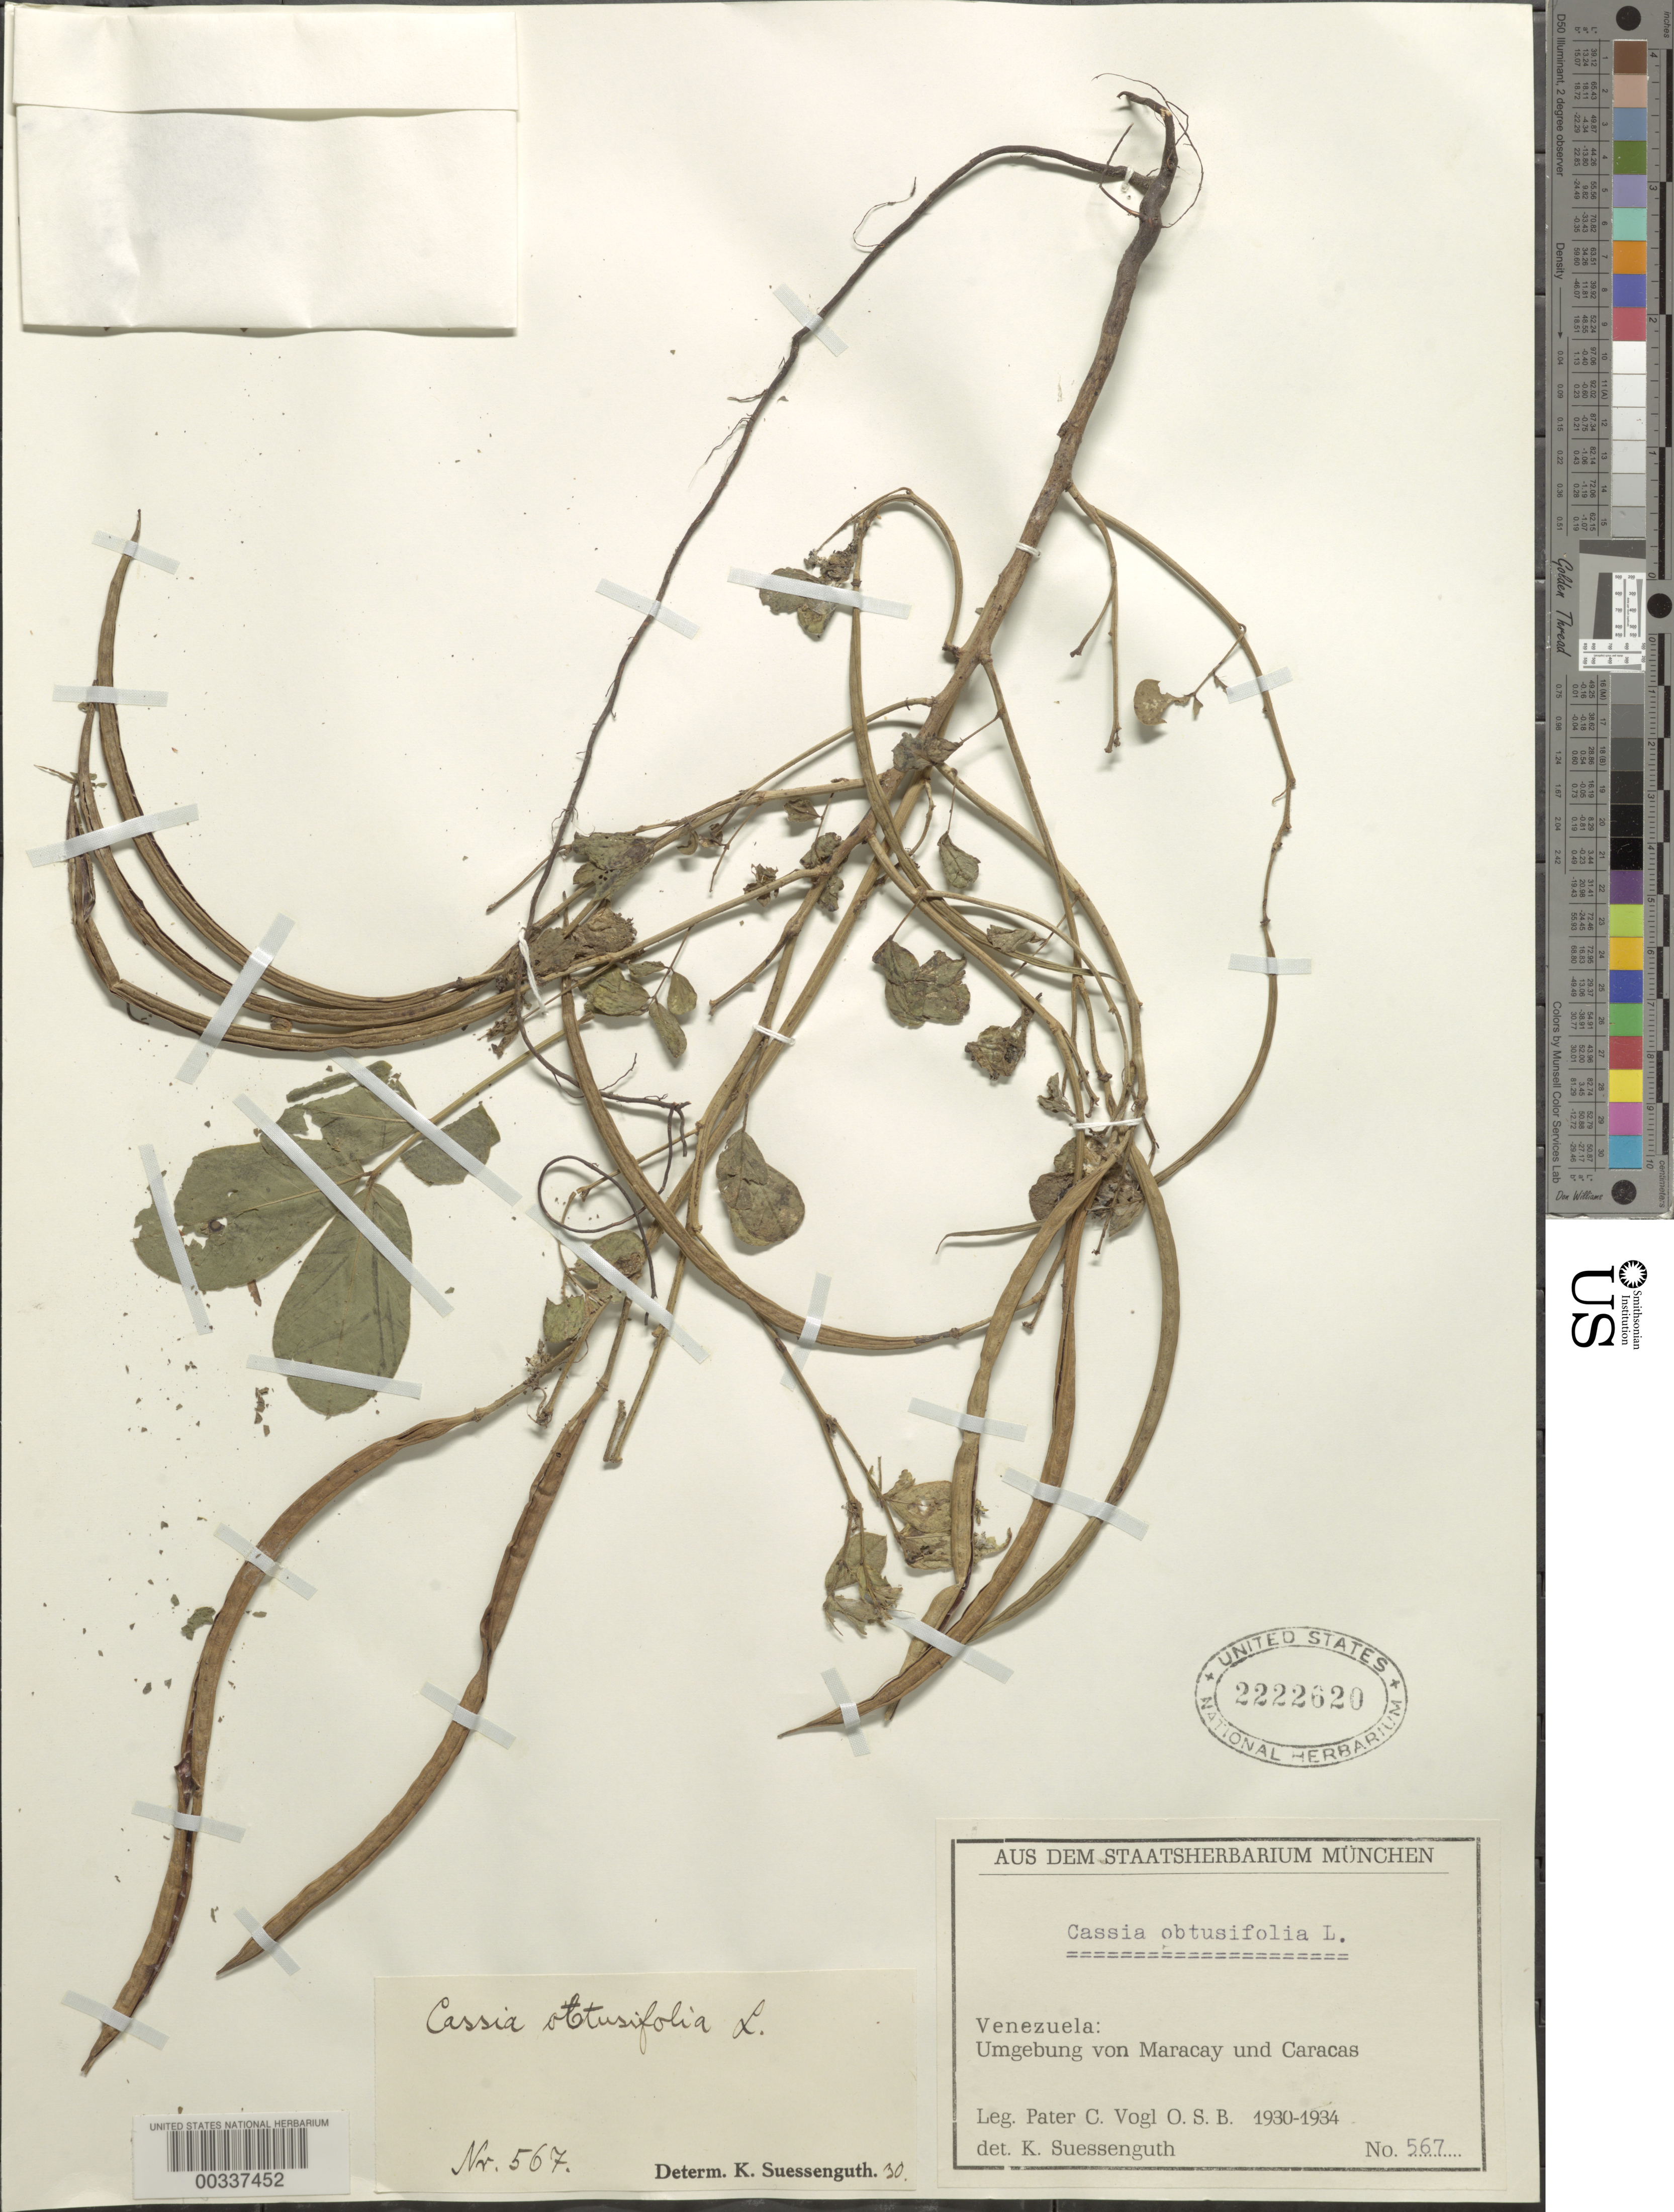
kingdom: Plantae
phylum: Tracheophyta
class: Magnoliopsida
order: Fabales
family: Fabaceae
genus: Senna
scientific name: Senna obtusifolia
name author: (L.) H.S. Irwin & Barneby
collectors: C. Vogl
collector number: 567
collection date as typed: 1930 to -- -- 1934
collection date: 1930/1934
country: Venezuela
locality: Vicinity of Maracay and Caracas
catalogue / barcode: US 2222620